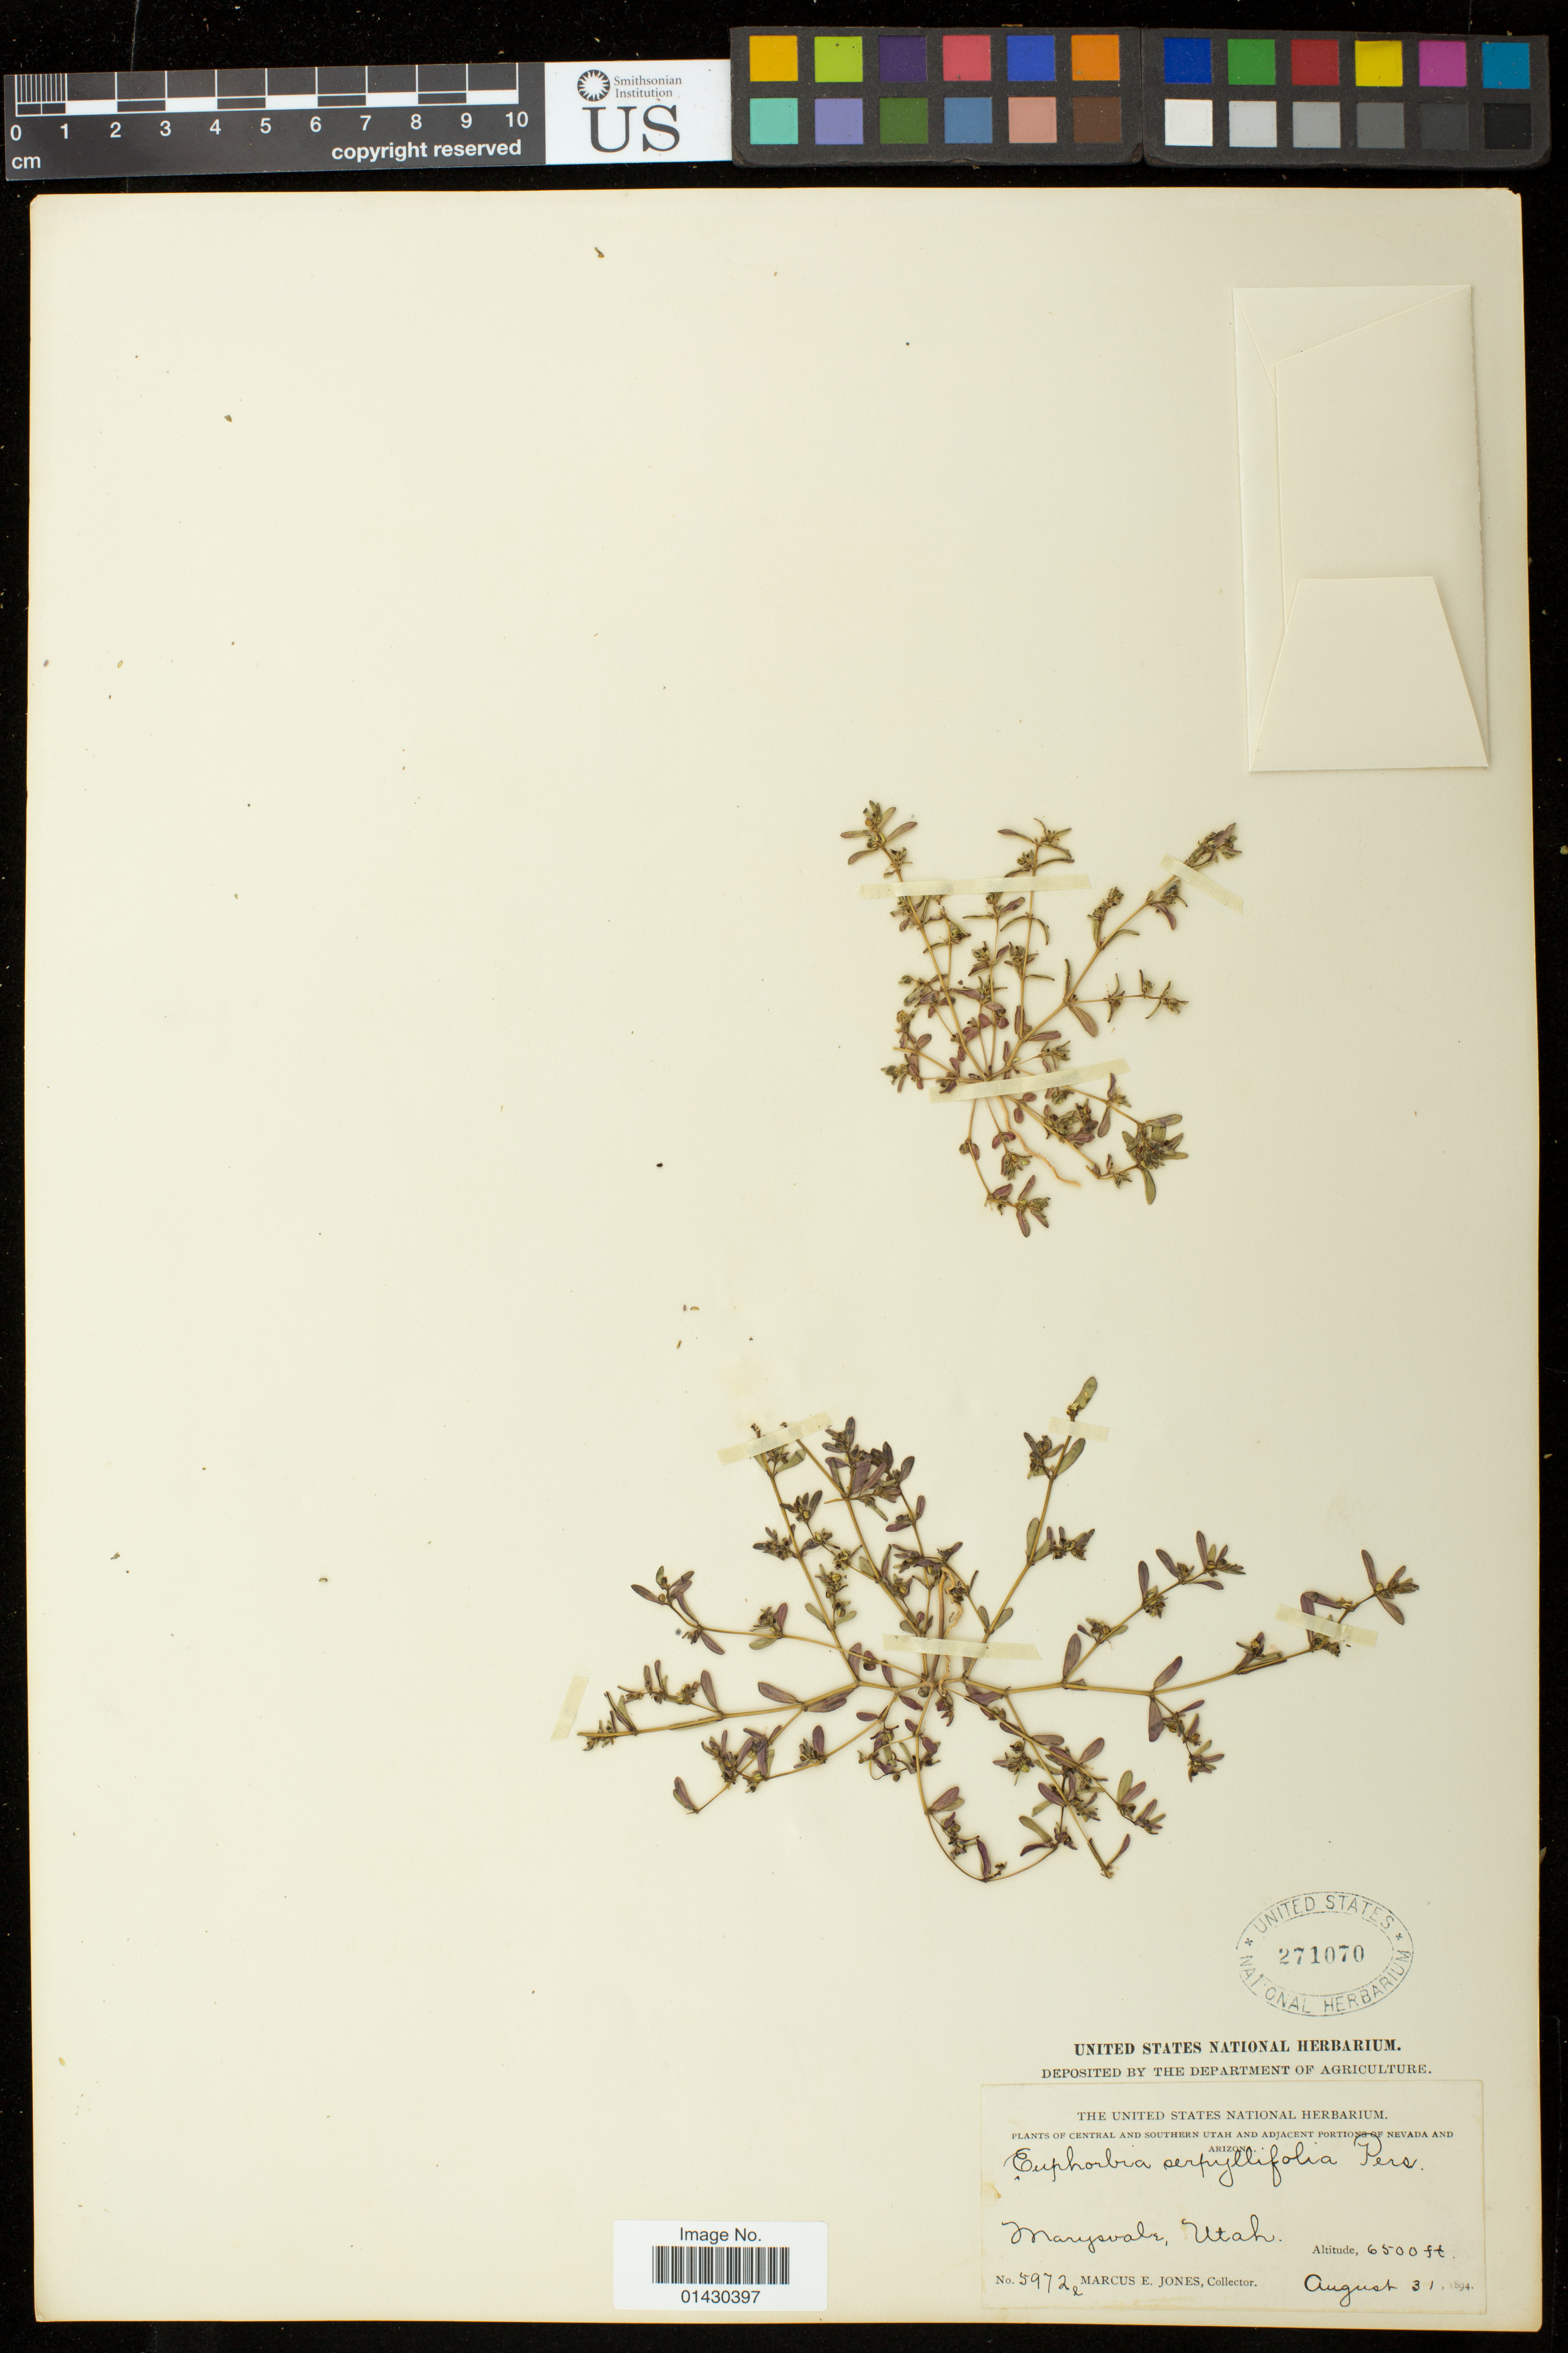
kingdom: Plantae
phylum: Tracheophyta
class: Magnoliopsida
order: Malpighiales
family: Euphorbiaceae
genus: Euphorbia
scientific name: Euphorbia serpillifolia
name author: Pers.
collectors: M. E. Jones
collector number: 5972e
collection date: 1894-08-31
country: United States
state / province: Utah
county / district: Piute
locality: Marysvale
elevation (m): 1981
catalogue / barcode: US 271070